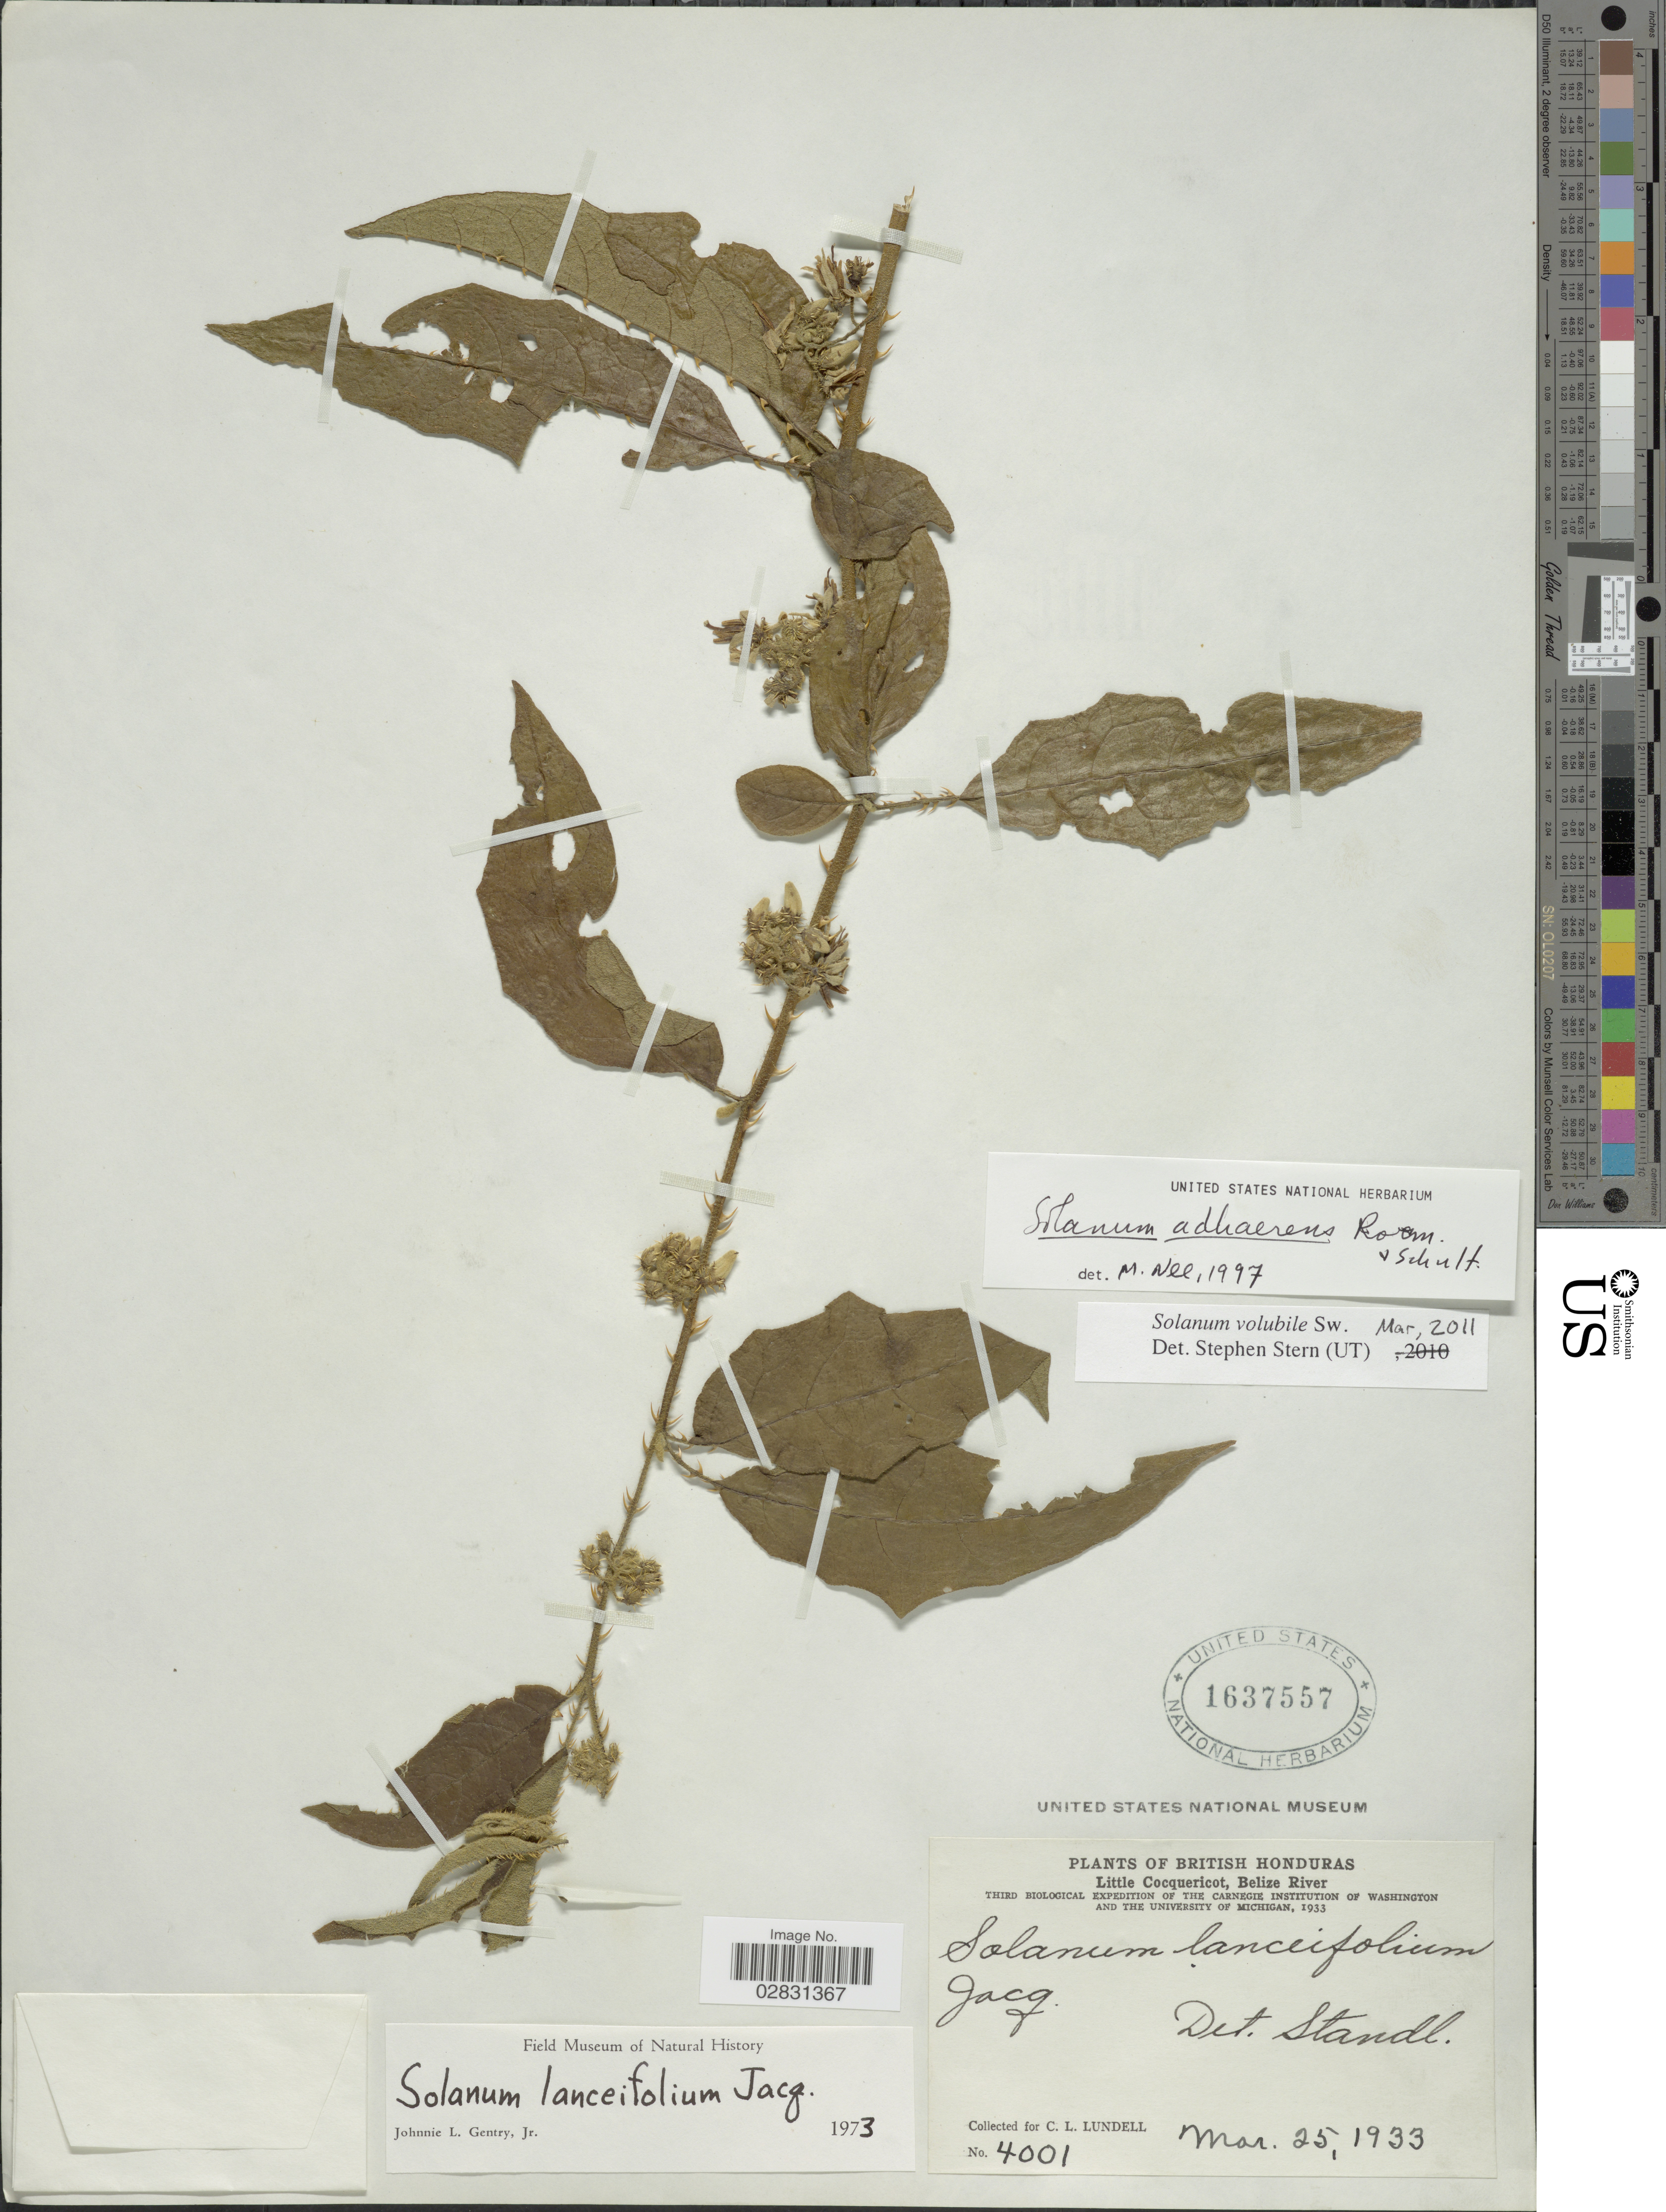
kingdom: Plantae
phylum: Tracheophyta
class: Magnoliopsida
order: Solanales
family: Solanaceae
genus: Solanum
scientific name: Solanum volubile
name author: Sw.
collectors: C. L. Lundell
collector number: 4001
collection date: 1933-03-25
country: Belize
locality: British Honduras, Little Cocquericot, Belize River.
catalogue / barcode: US 1637557